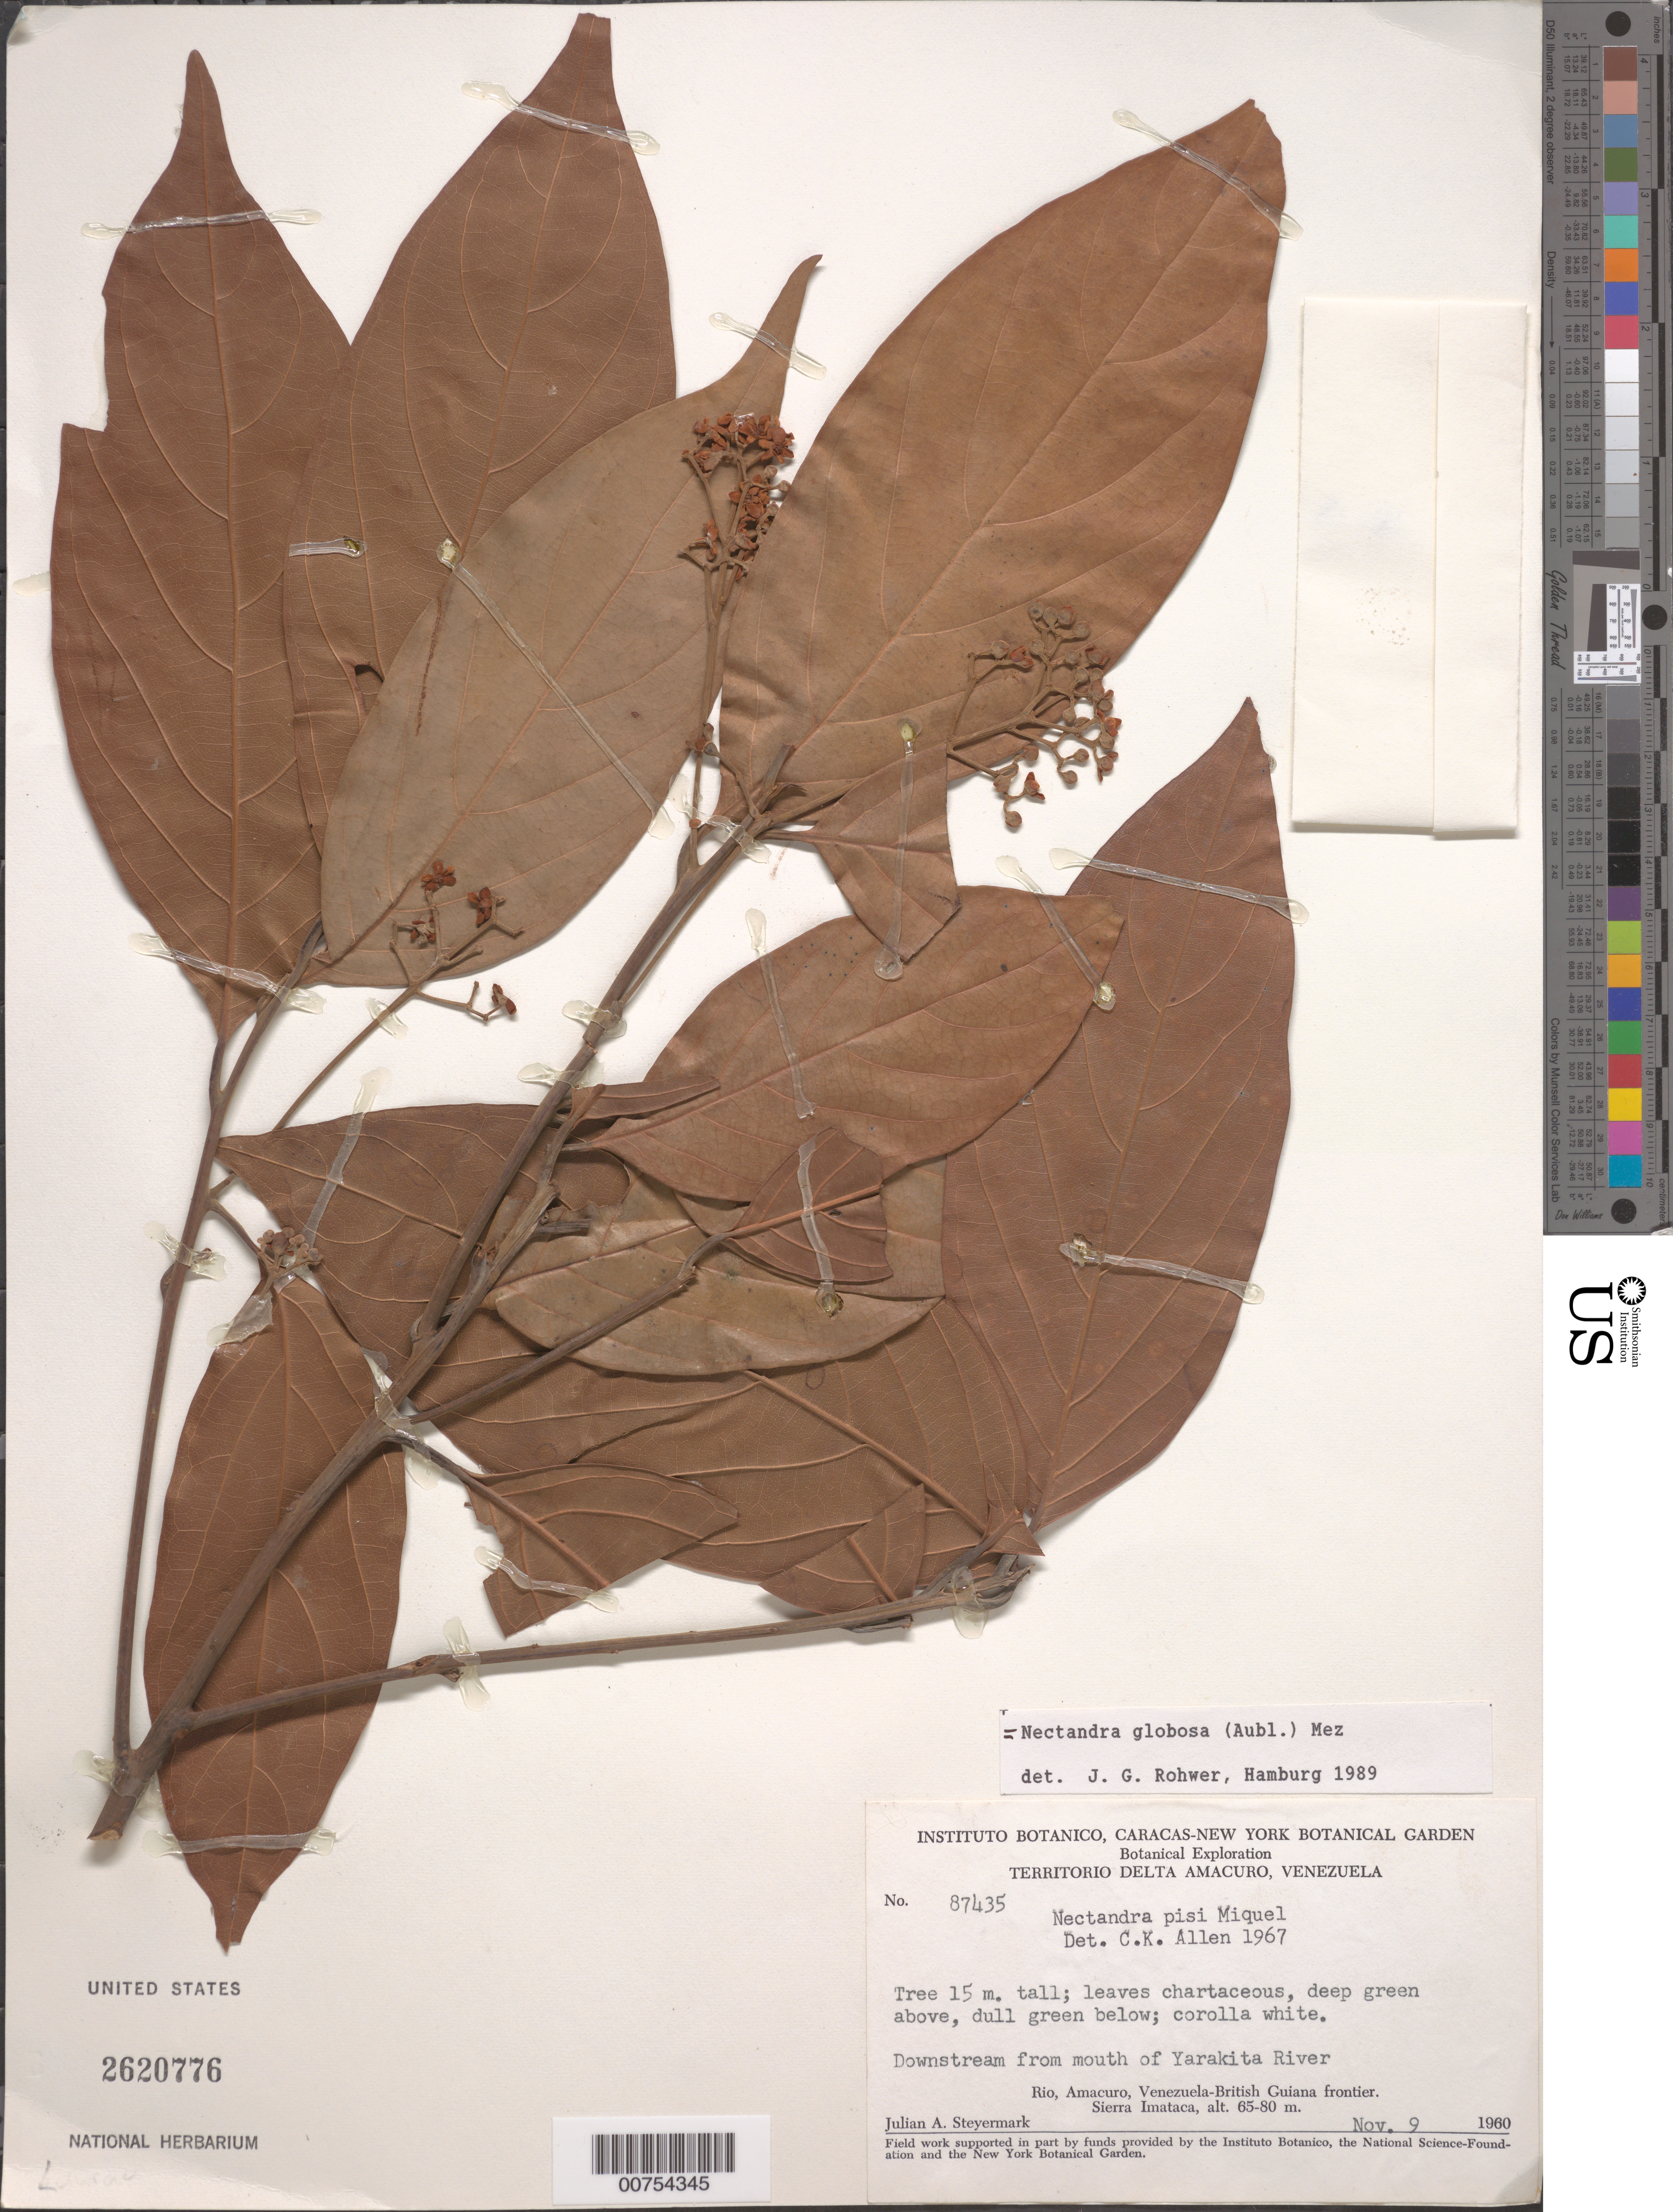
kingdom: Plantae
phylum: Tracheophyta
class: Magnoliopsida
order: Laurales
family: Lauraceae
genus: Nectandra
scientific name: Nectandra globosa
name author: (Aubl.) Mez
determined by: Rohwer, J. G.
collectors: J. Steyermark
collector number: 87435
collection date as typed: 9-Nov-60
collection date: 1960-11-09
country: Venezuela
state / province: Delta Amacuro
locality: Rio Amacuro, Sierra Imataca, Venezuela-Guyana border; downstream from mouth of Yarakita River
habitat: Along river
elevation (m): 65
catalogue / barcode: US 2620776